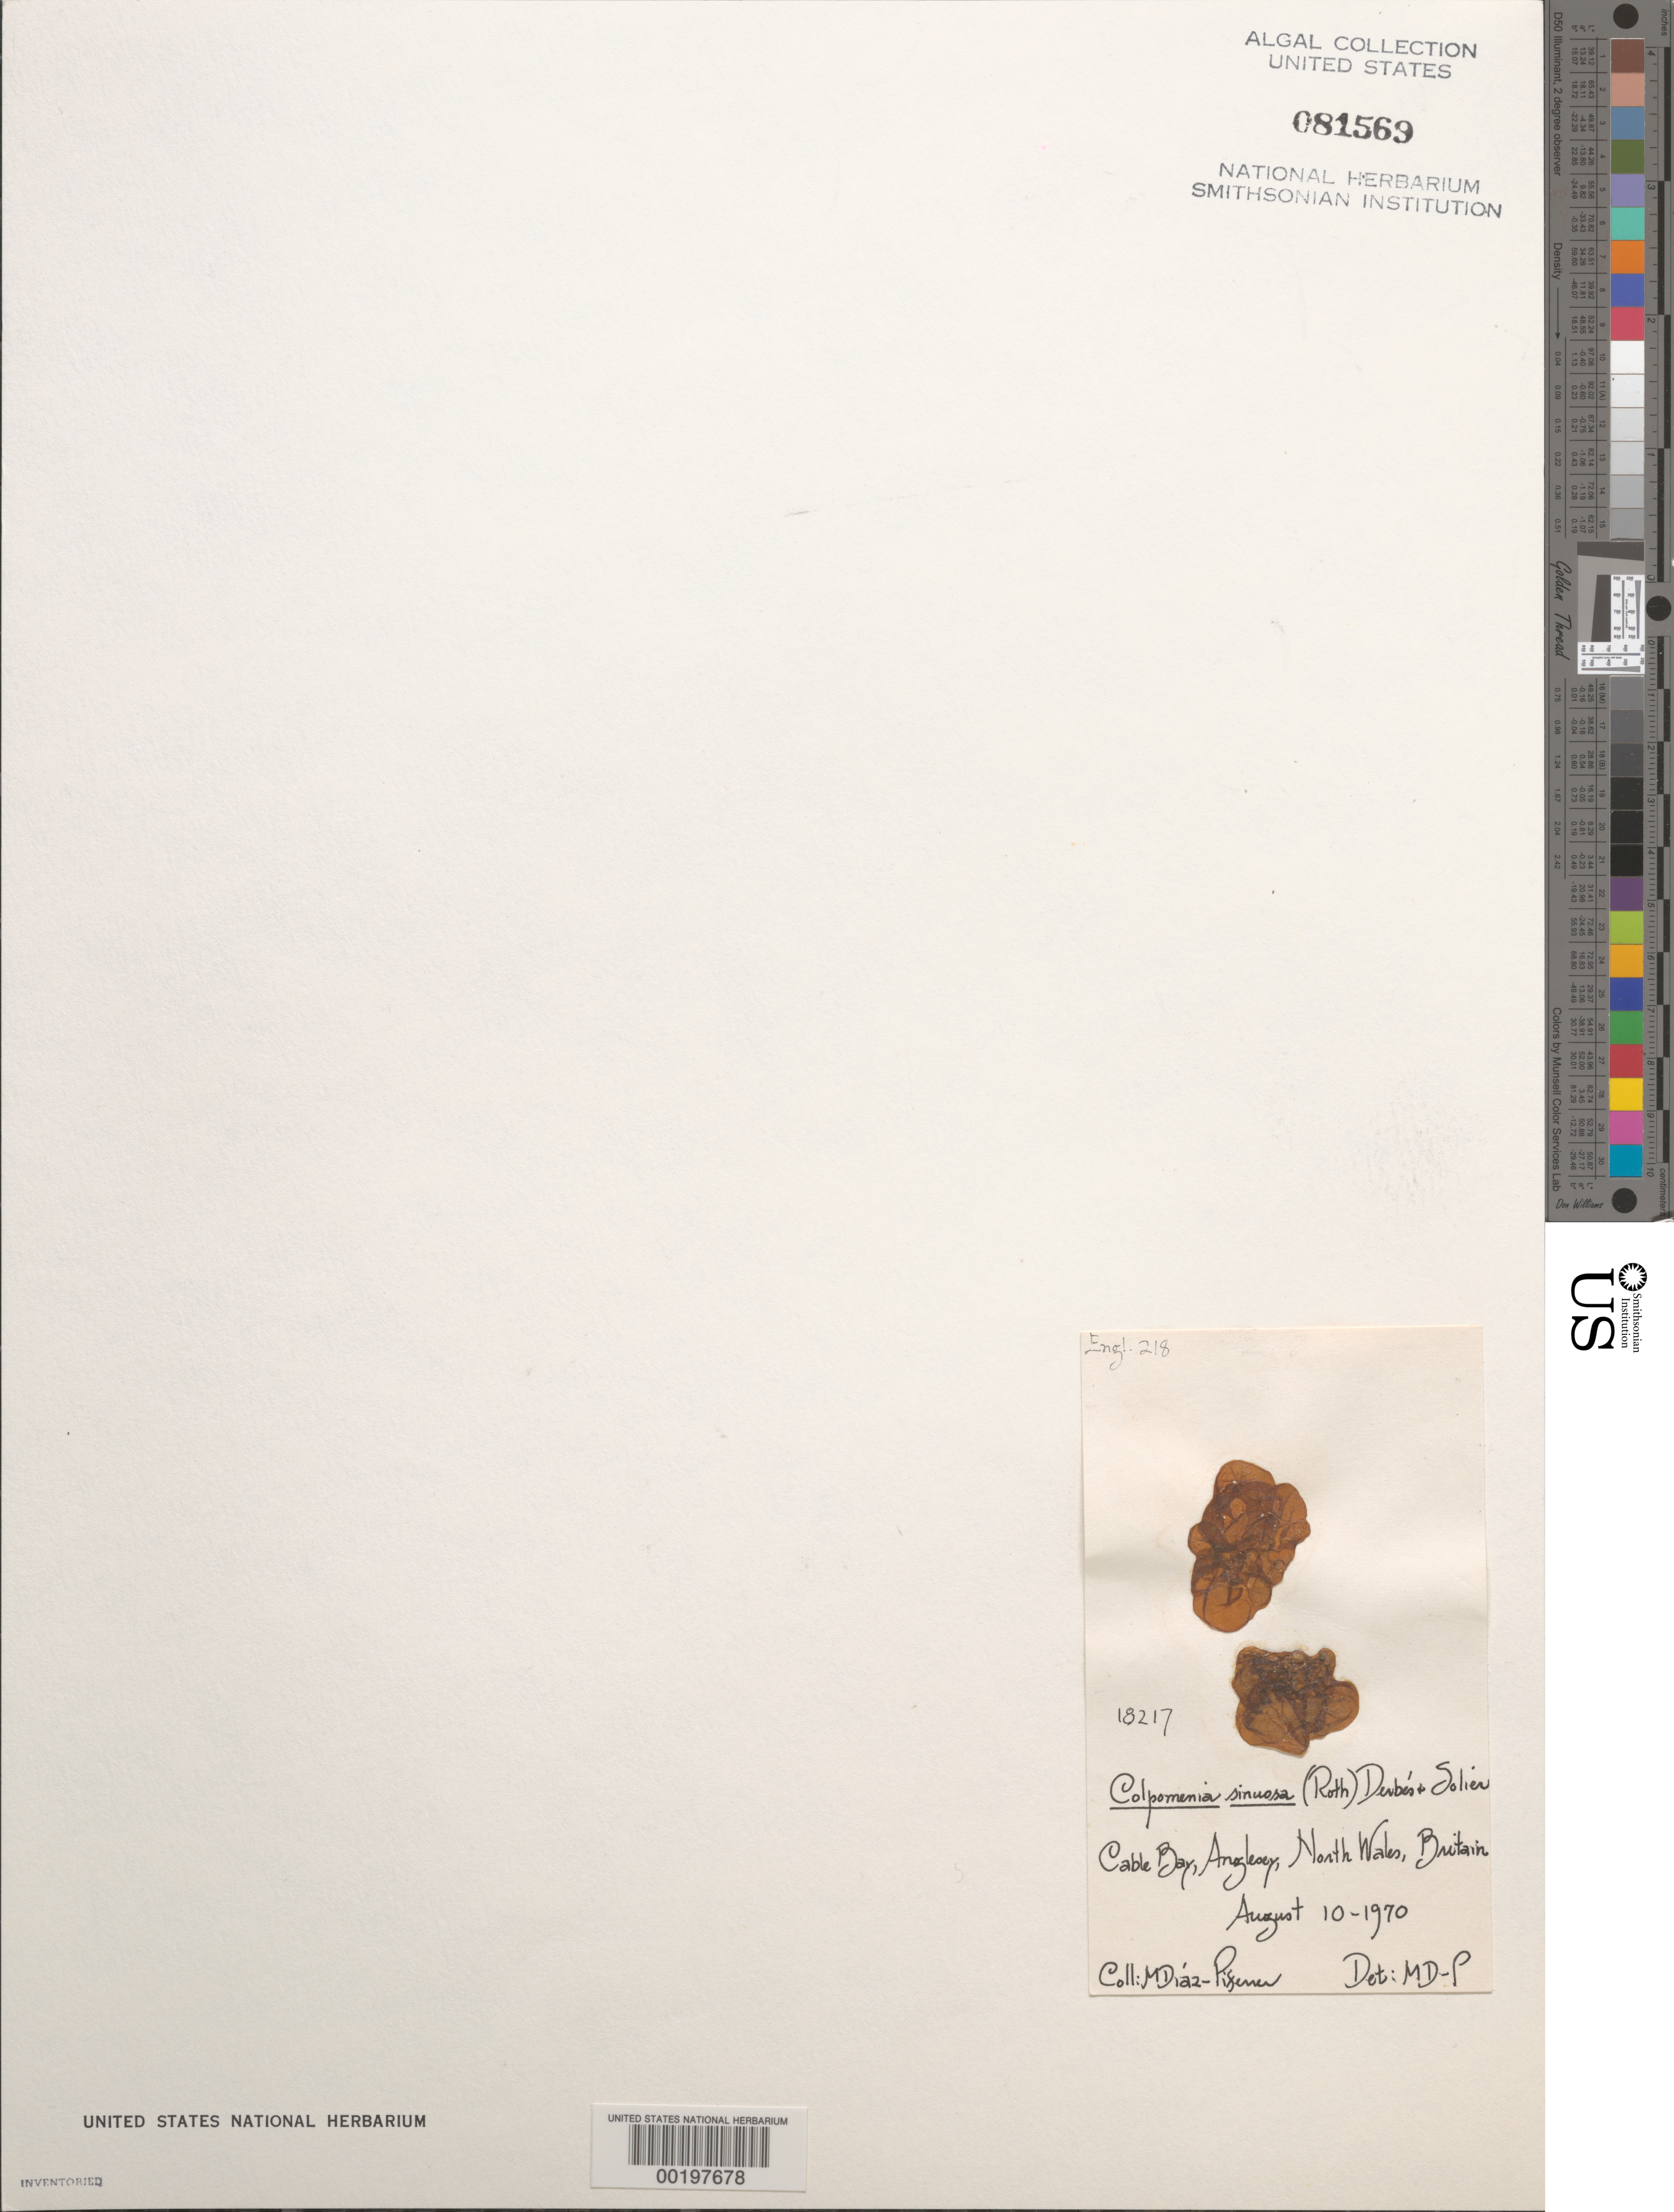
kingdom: Chromista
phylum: Ochrophyta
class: Phaeophyceae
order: Scytosiphonales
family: Scytosiphonaceae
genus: Colpomenia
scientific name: Colpomenia sinuosa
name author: (K. Mert. ex Roth) Derbes & Solier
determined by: Diaz-Piferrer, M.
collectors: M. Diaz-Piferrer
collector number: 18217 & ENGL. 218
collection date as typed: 10 Aug 1970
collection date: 1970-08-10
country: United Kingdom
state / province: Wales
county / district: Gwynedd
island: Anglesey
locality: Cable Bay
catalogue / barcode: US 81569